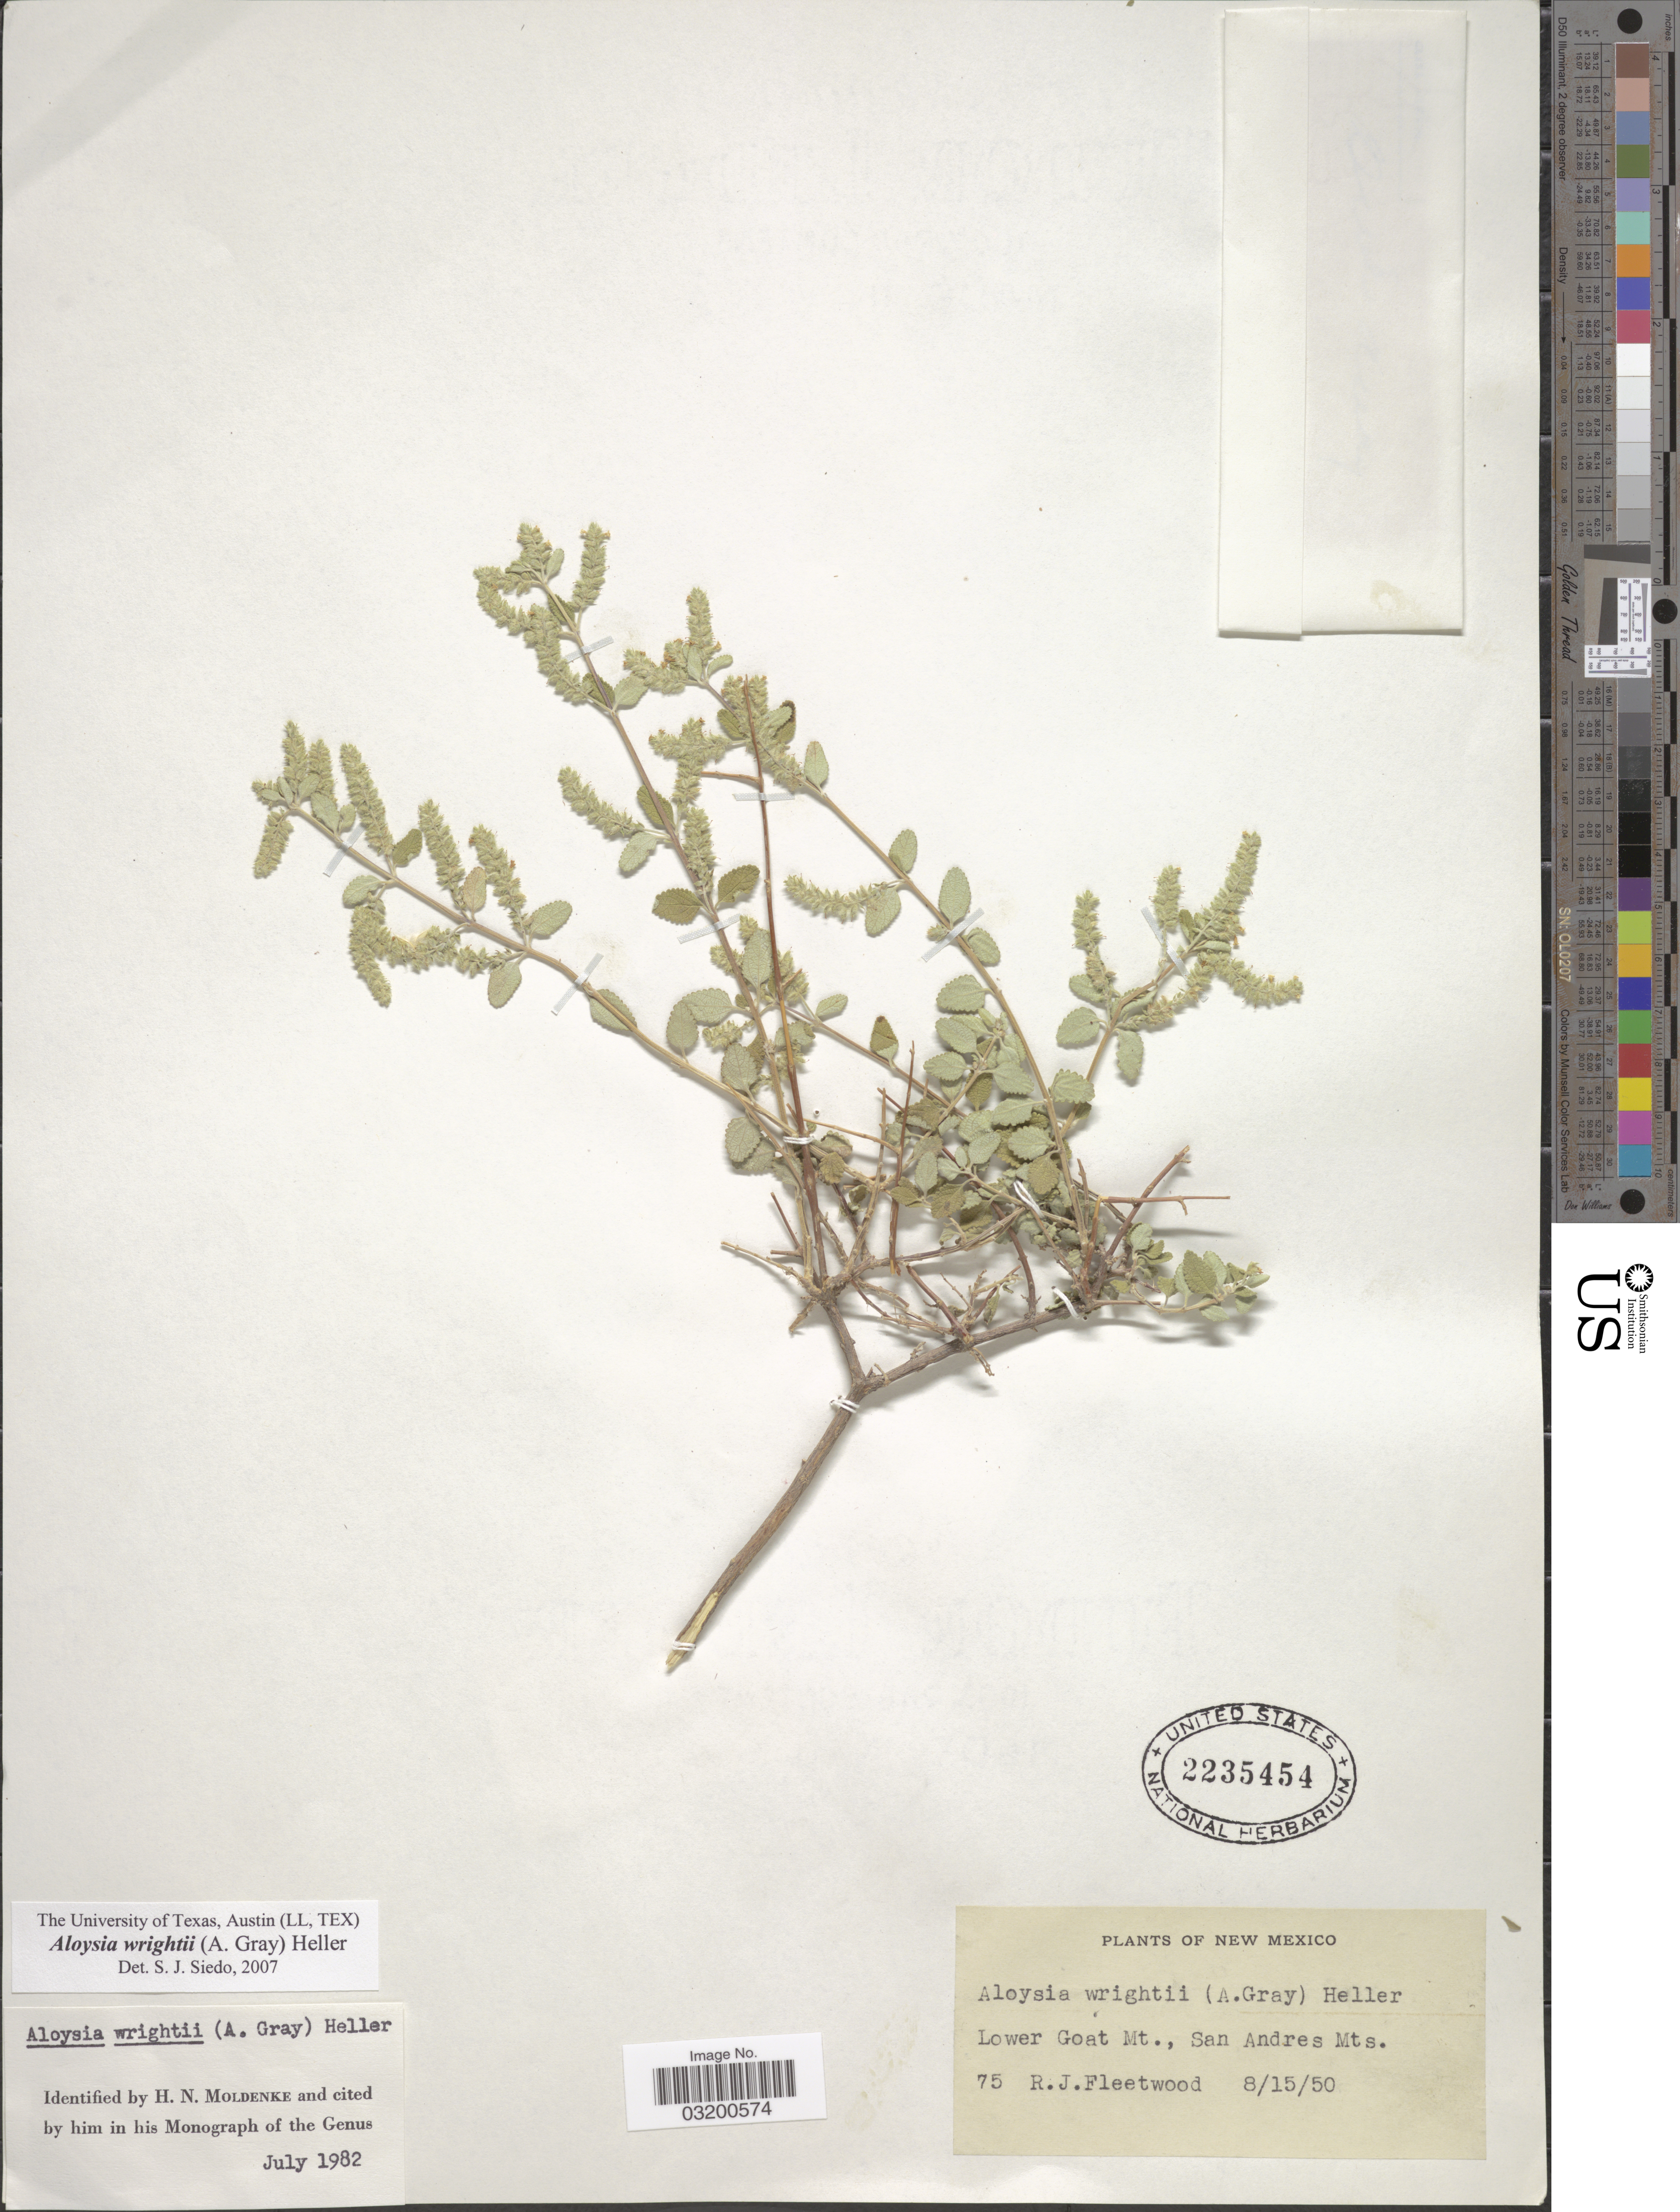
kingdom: Plantae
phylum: Tracheophyta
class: Magnoliopsida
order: Lamiales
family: Verbenaceae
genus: Aloysia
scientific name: Aloysia wrightii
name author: A. Heller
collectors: R. J. Fleetwood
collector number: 75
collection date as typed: Transcribed d/m/y: 15/8/50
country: United States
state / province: New Mexico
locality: Lower Goat Mt., San Andres Mts.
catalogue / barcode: US 2235454